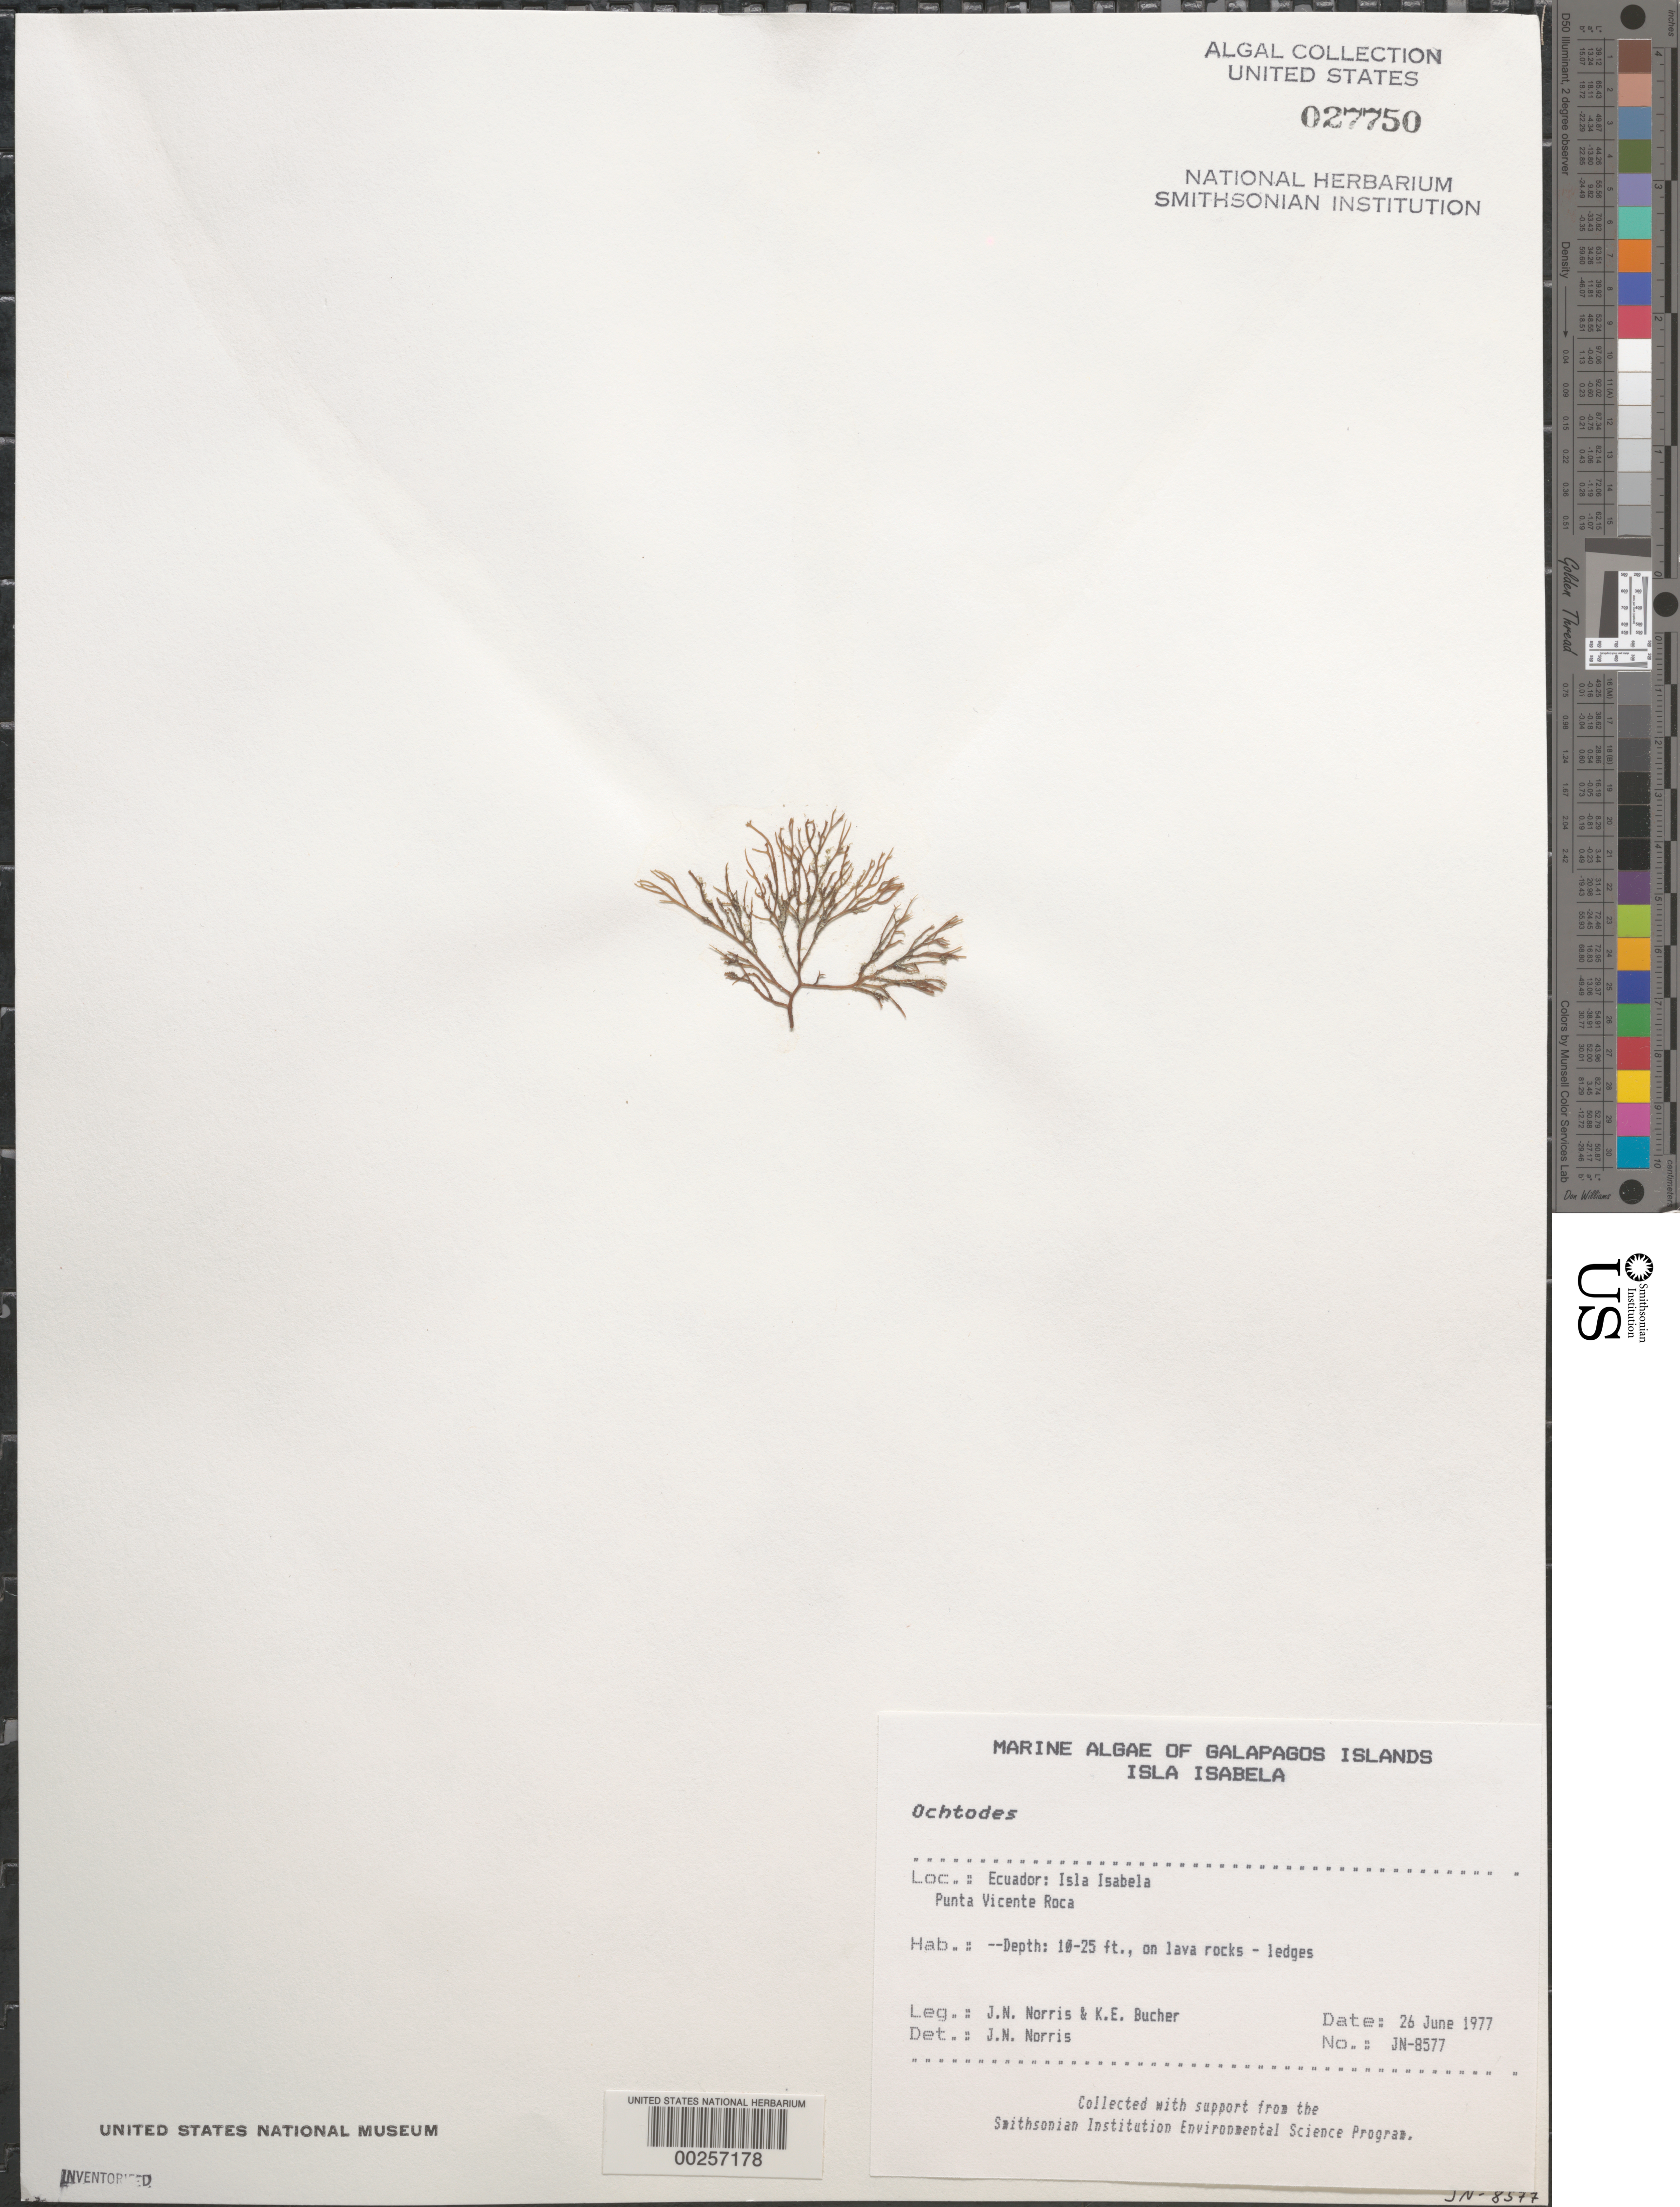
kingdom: Plantae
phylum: Rhodophyta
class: Florideophyceae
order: Gigartinales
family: Rhizophyllidaceae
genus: Ochtodes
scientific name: Ochtodes sp.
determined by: Norris, James N.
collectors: J. N. Norris & K. E. Bucher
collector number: JN-8577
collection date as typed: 26 Jun 1977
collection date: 1977-06-26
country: Ecuador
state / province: Colón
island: Isabela [Albemarle]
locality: Punta Vicente Roca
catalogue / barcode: US 27750